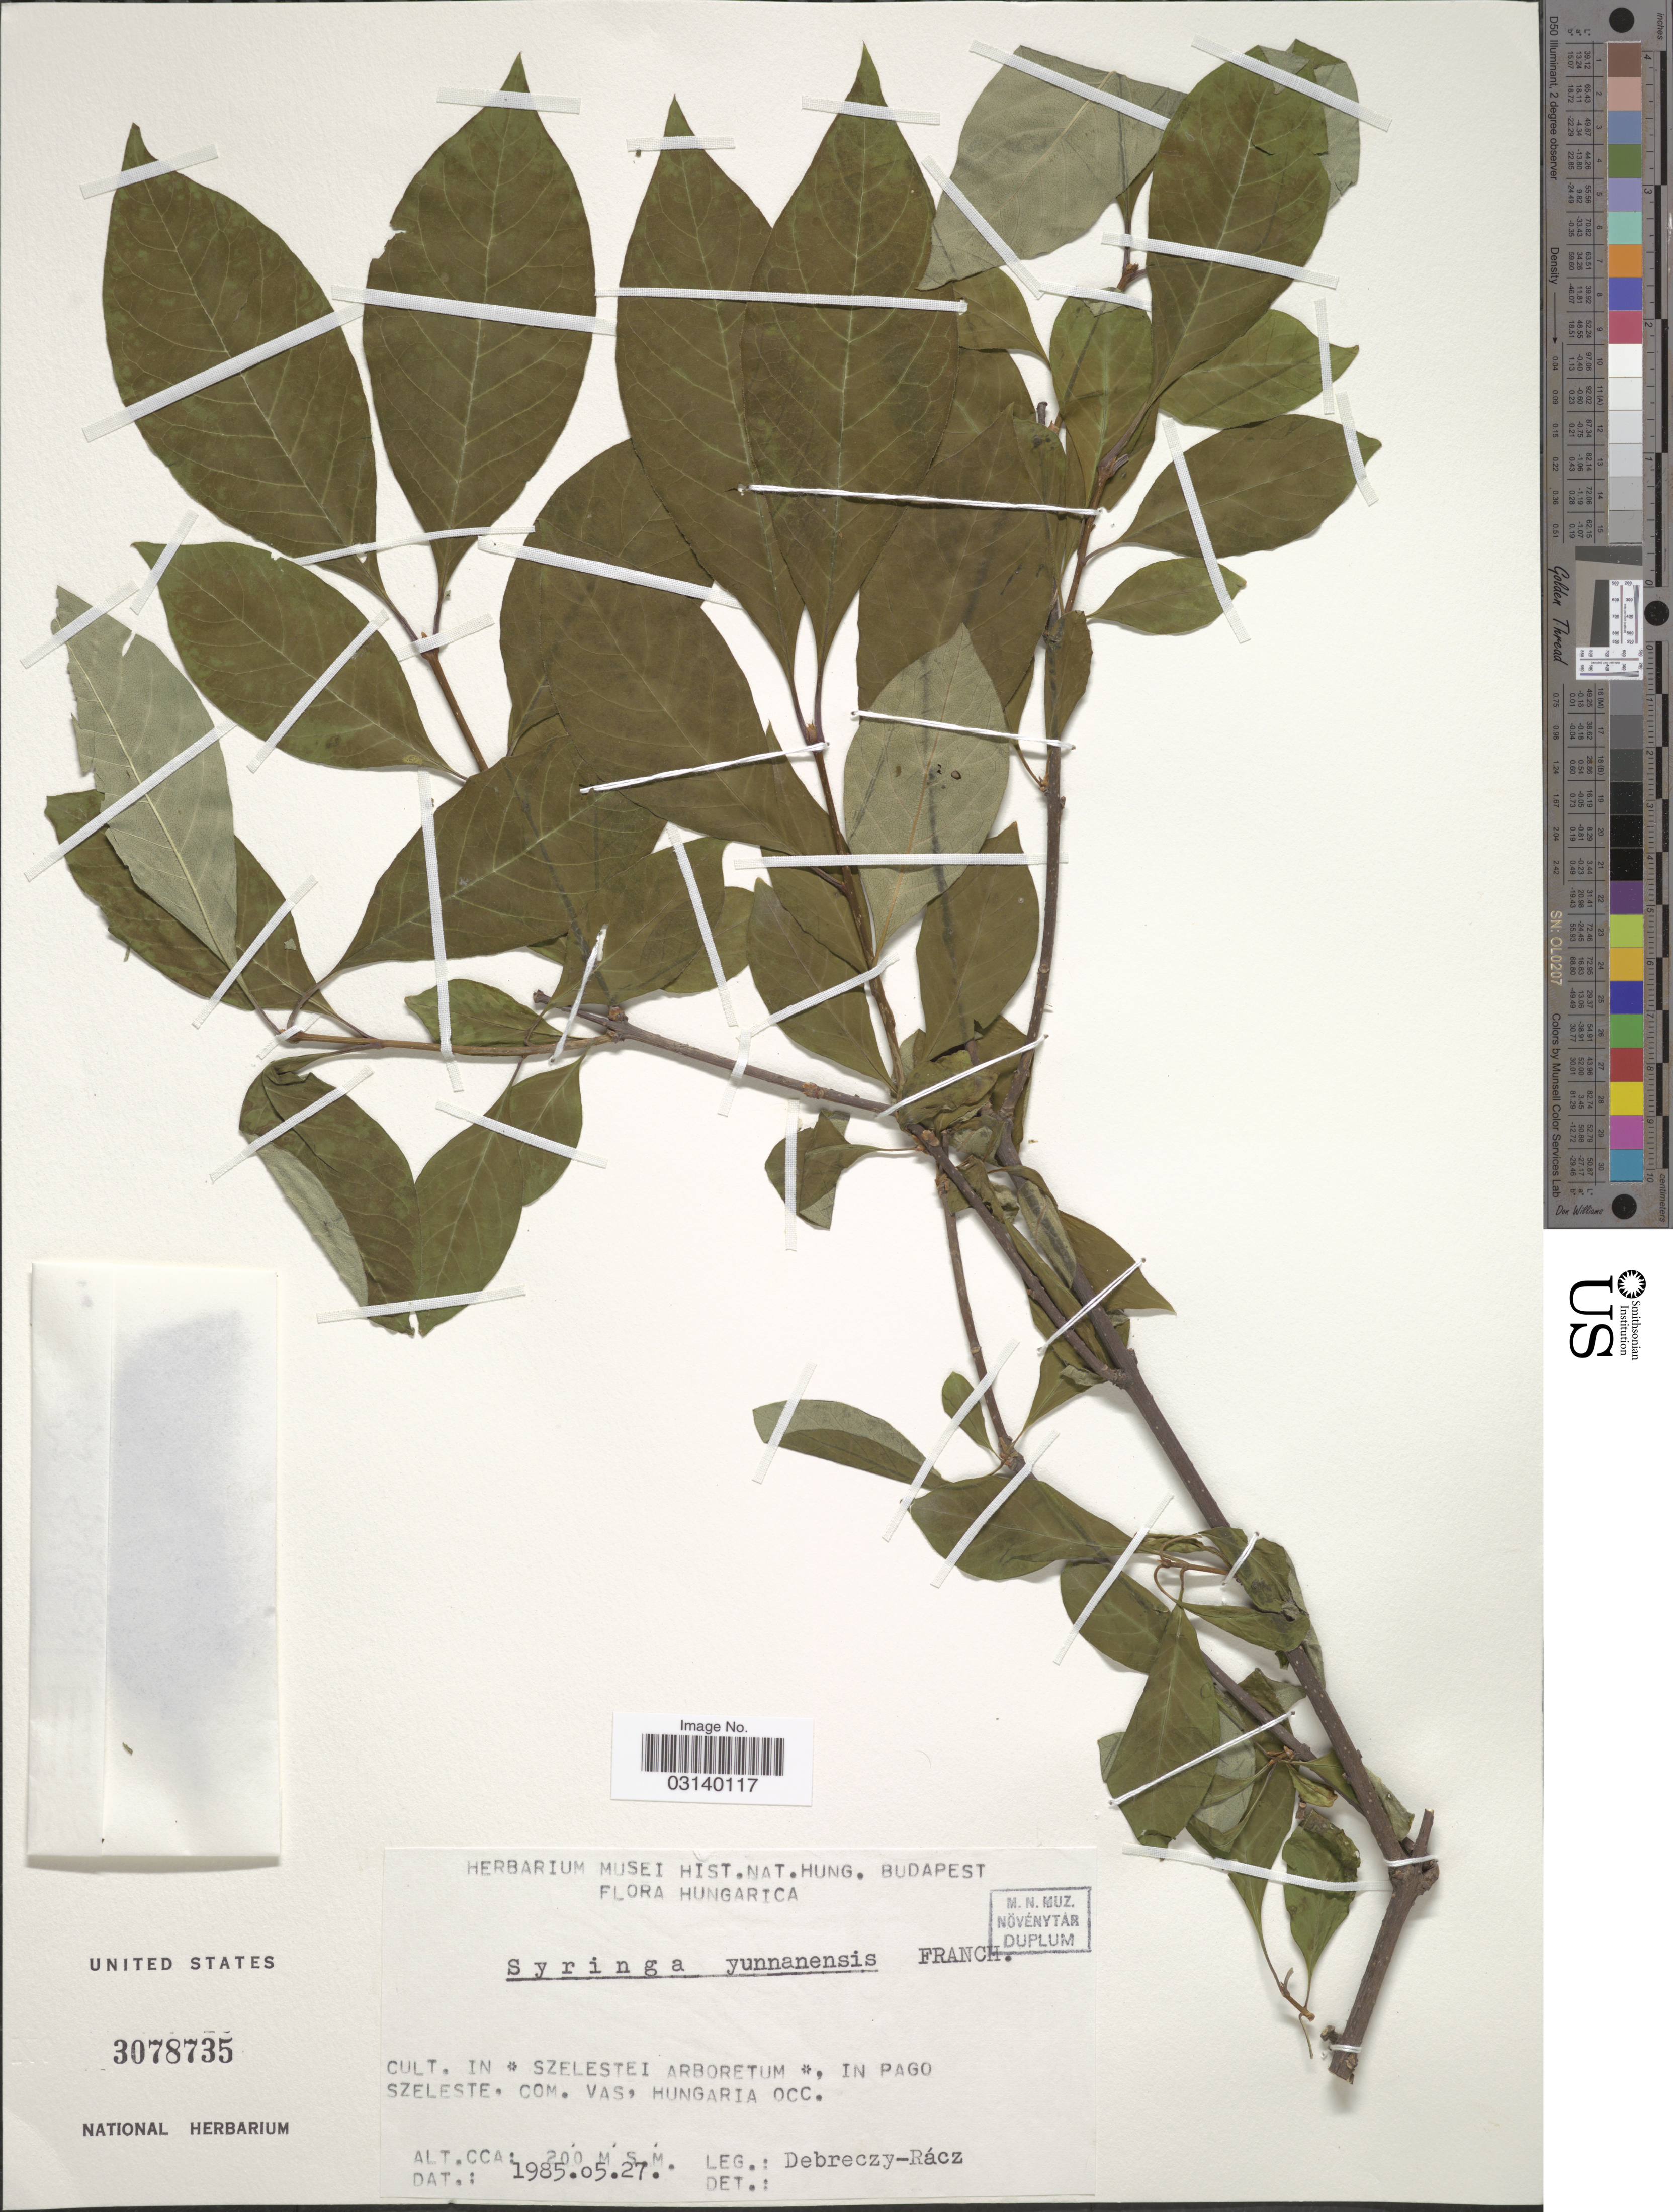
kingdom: Plantae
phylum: Tracheophyta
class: Magnoliopsida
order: Lamiales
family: Oleaceae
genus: Syringa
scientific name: Syringa yunnanensis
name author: Franch.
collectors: Rácz-Debreczy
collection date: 1985-05-27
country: Hungary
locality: Cult. in Szelestei Arboretum, in pago Szeleste, com. vas. Hungaria Occ.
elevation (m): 200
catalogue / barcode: US 3078735